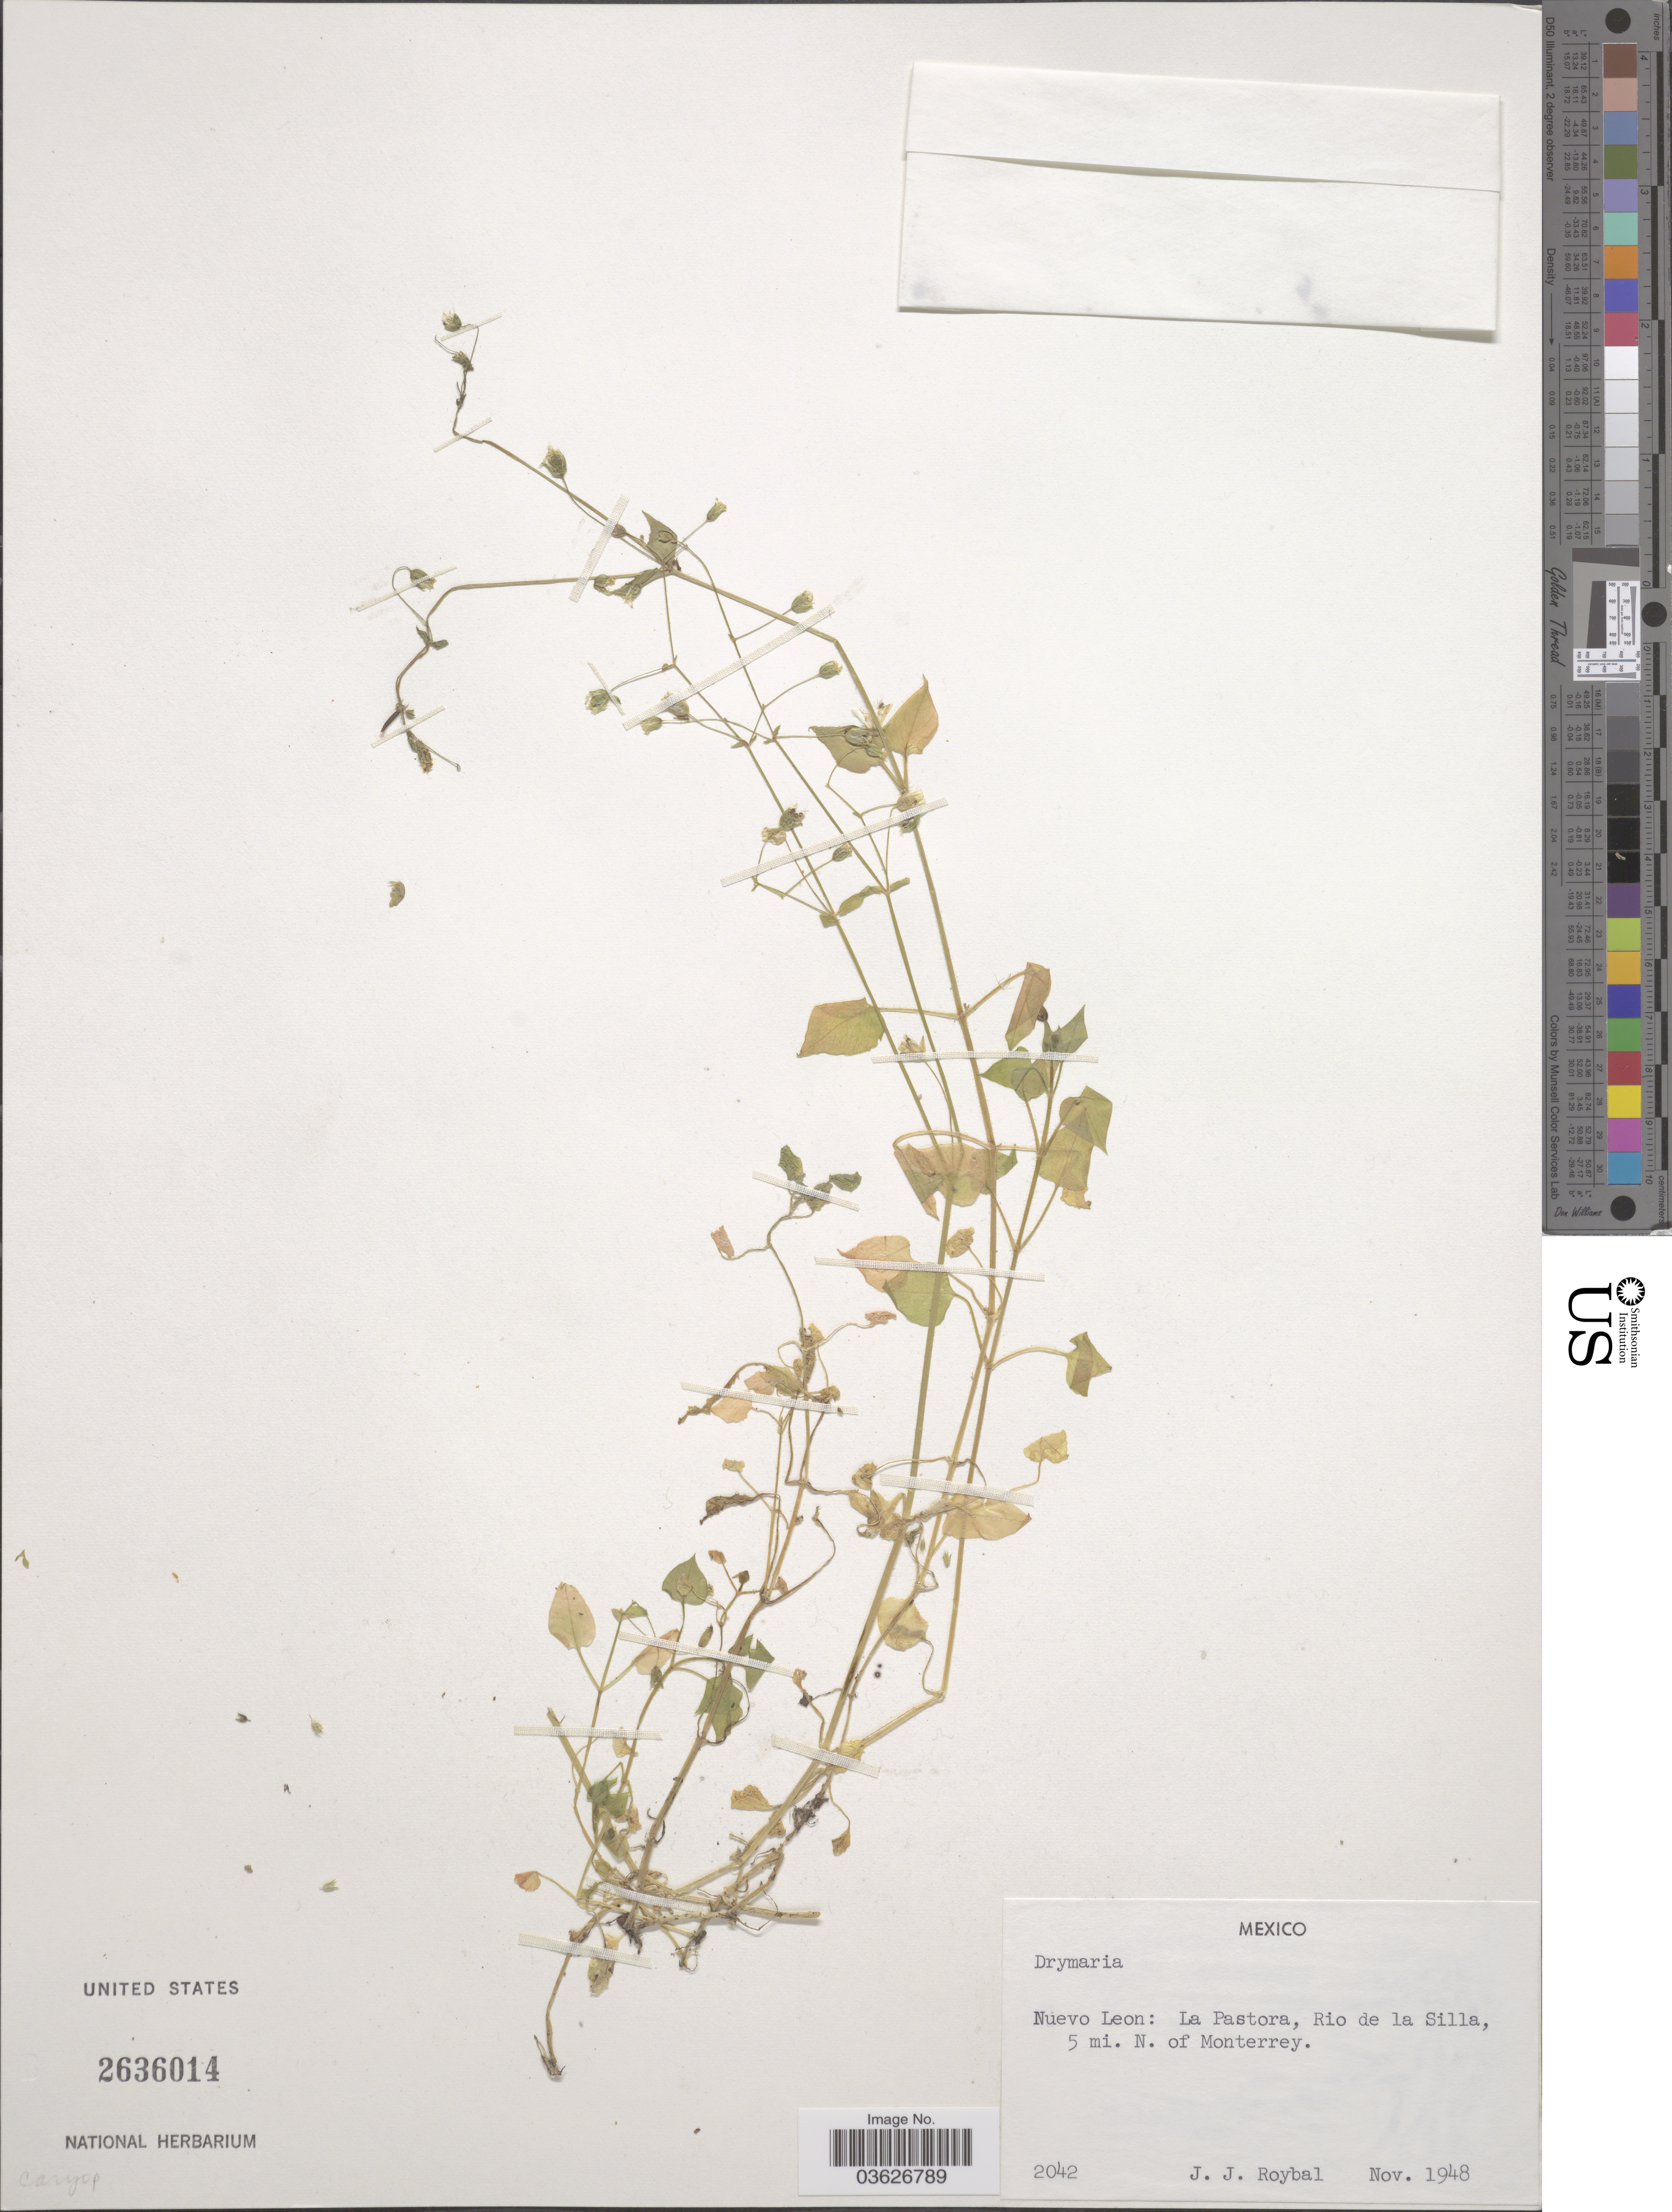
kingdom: Plantae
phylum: Tracheophyta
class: Magnoliopsida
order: Caryophyllales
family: Caryophyllaceae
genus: Drymaria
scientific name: Drymaria sp.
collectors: J. J. Roybal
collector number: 2042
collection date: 1948-11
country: Mexico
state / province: Nuevo León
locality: La Pastora, Rio de la Silla, 5 mi. N. of Monterrey.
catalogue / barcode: US 2636014